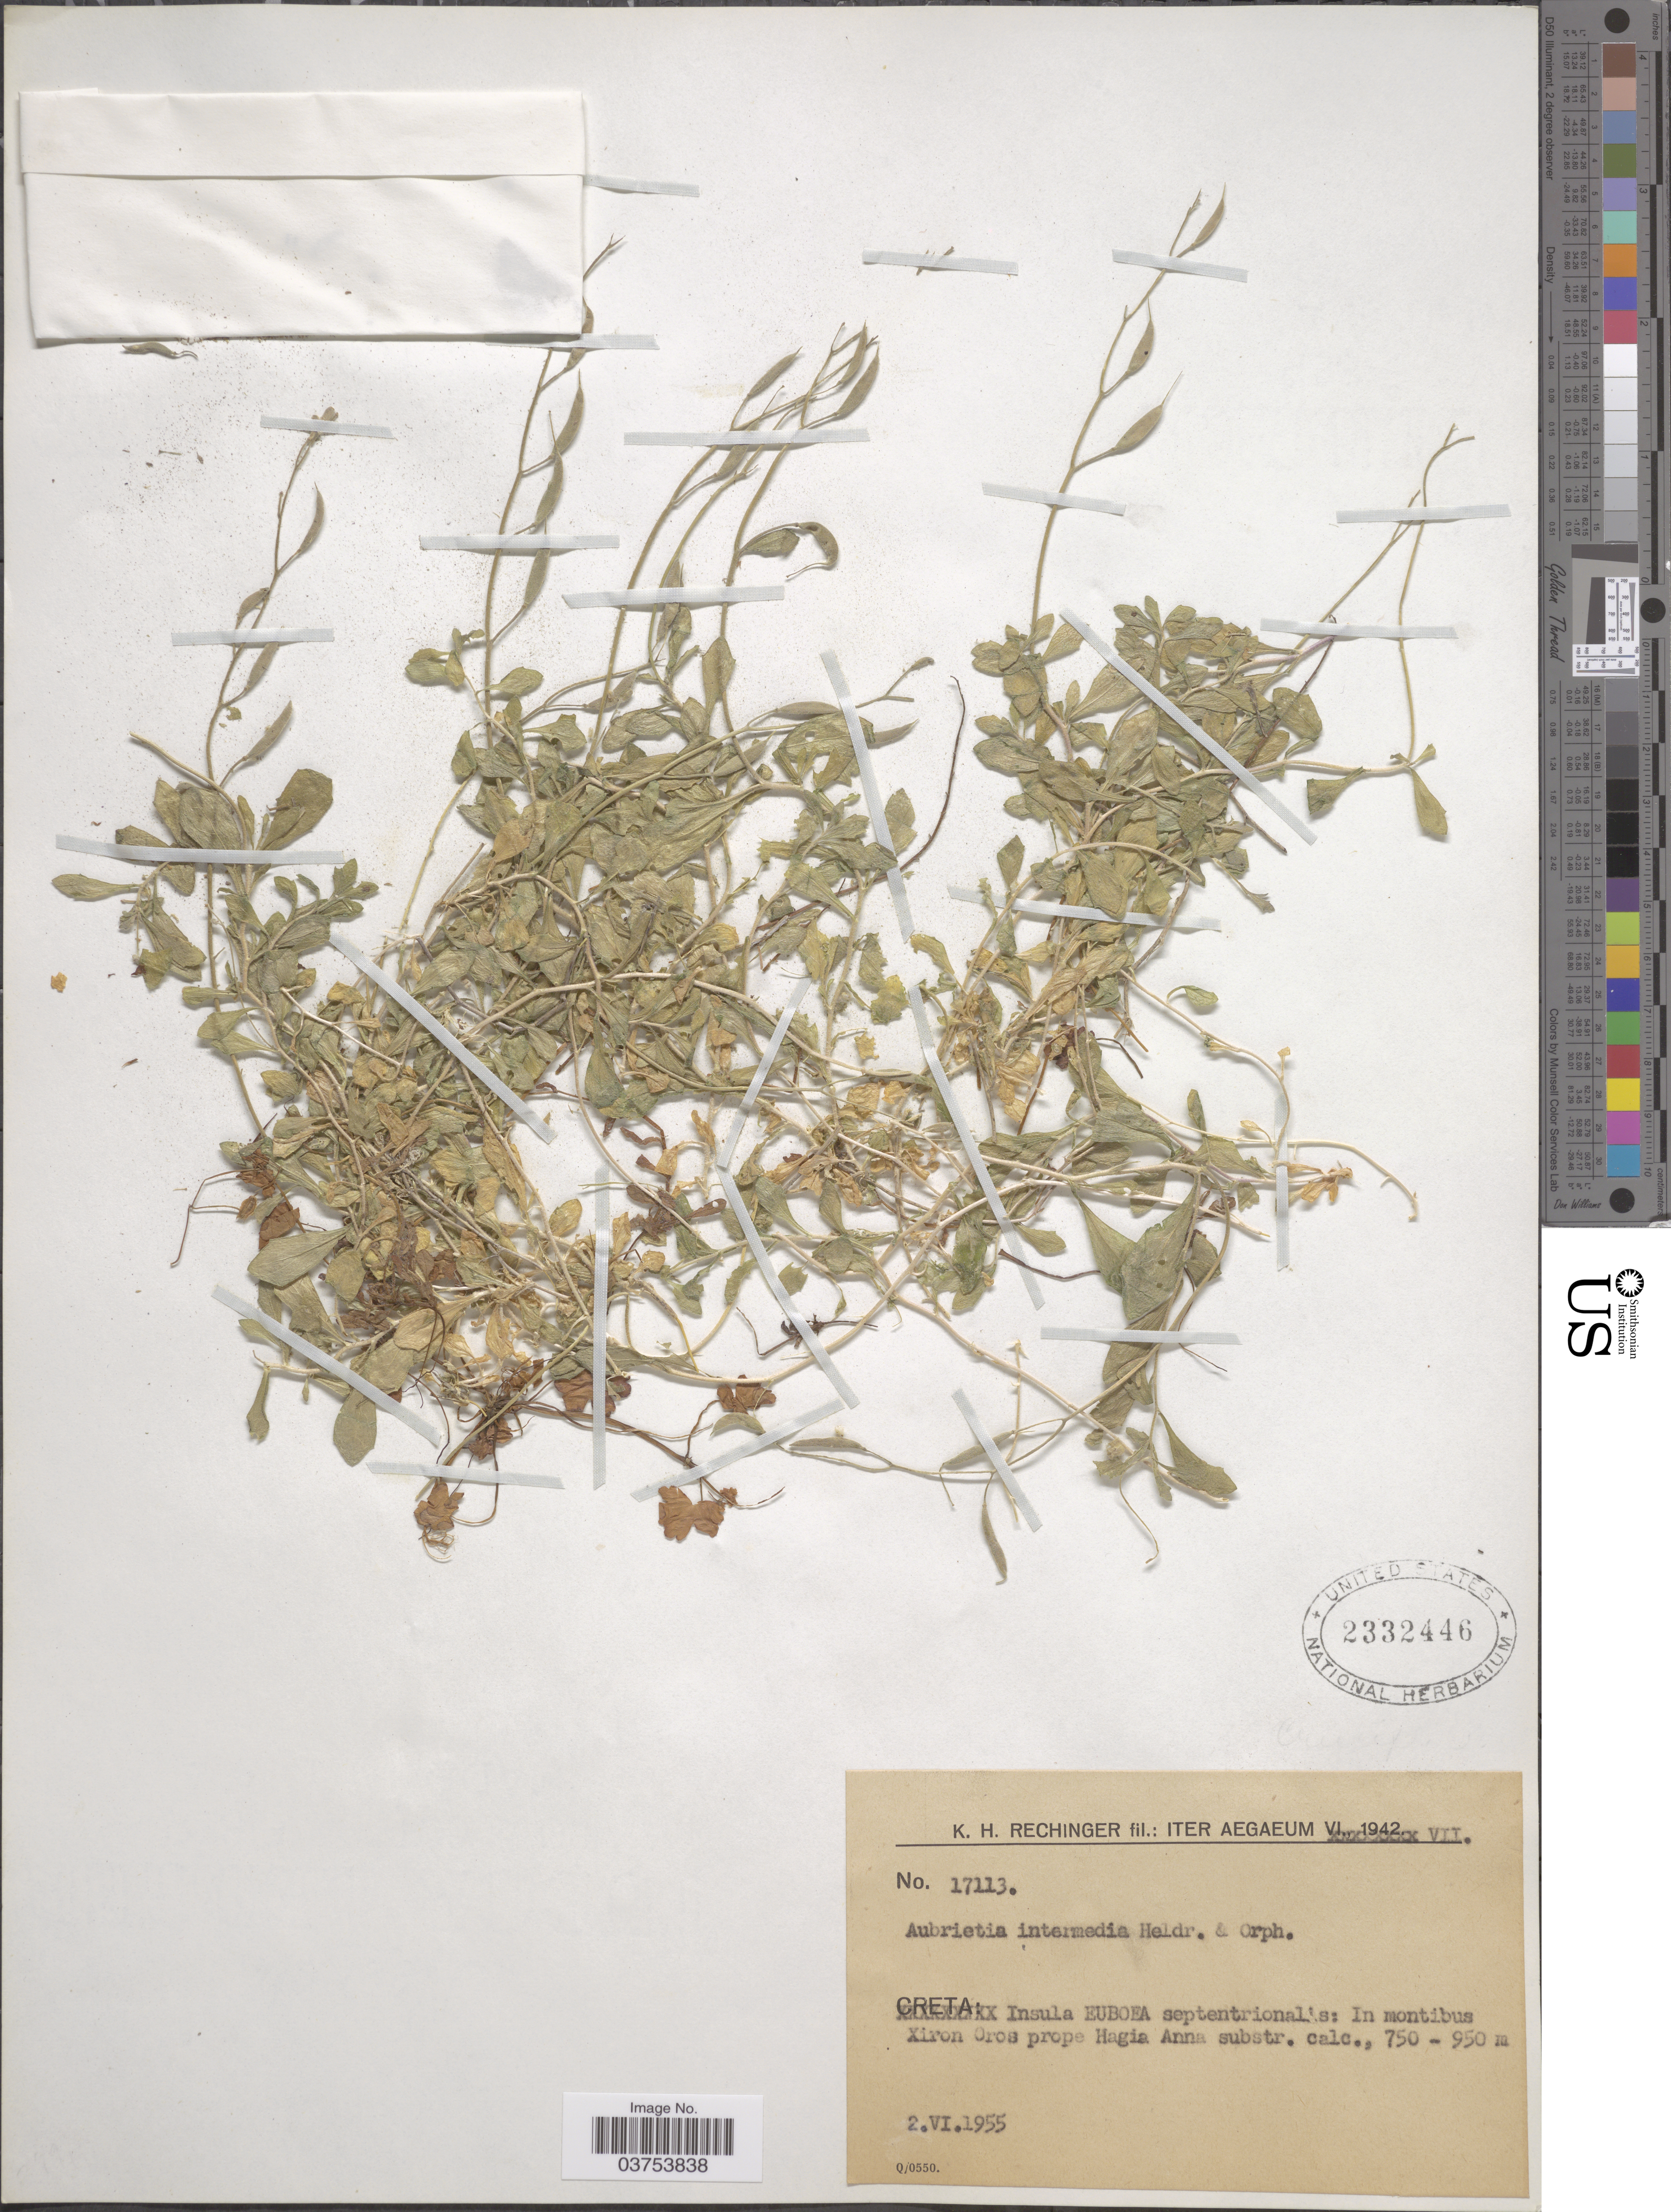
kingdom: Plantae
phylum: Tracheophyta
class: Magnoliopsida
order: Brassicales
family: Brassicaceae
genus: Aubrieta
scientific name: Aubrieta intermedia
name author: Heldr. & Orph. ex Boiss.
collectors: K. H. Rechinger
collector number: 17113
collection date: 1955-06-02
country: Greece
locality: Iter Aegaeum. Insula Euboea septentrionalis: In montibus Xiron Oros prope Hagia Anna substr. calc.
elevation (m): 750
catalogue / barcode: US 2332446